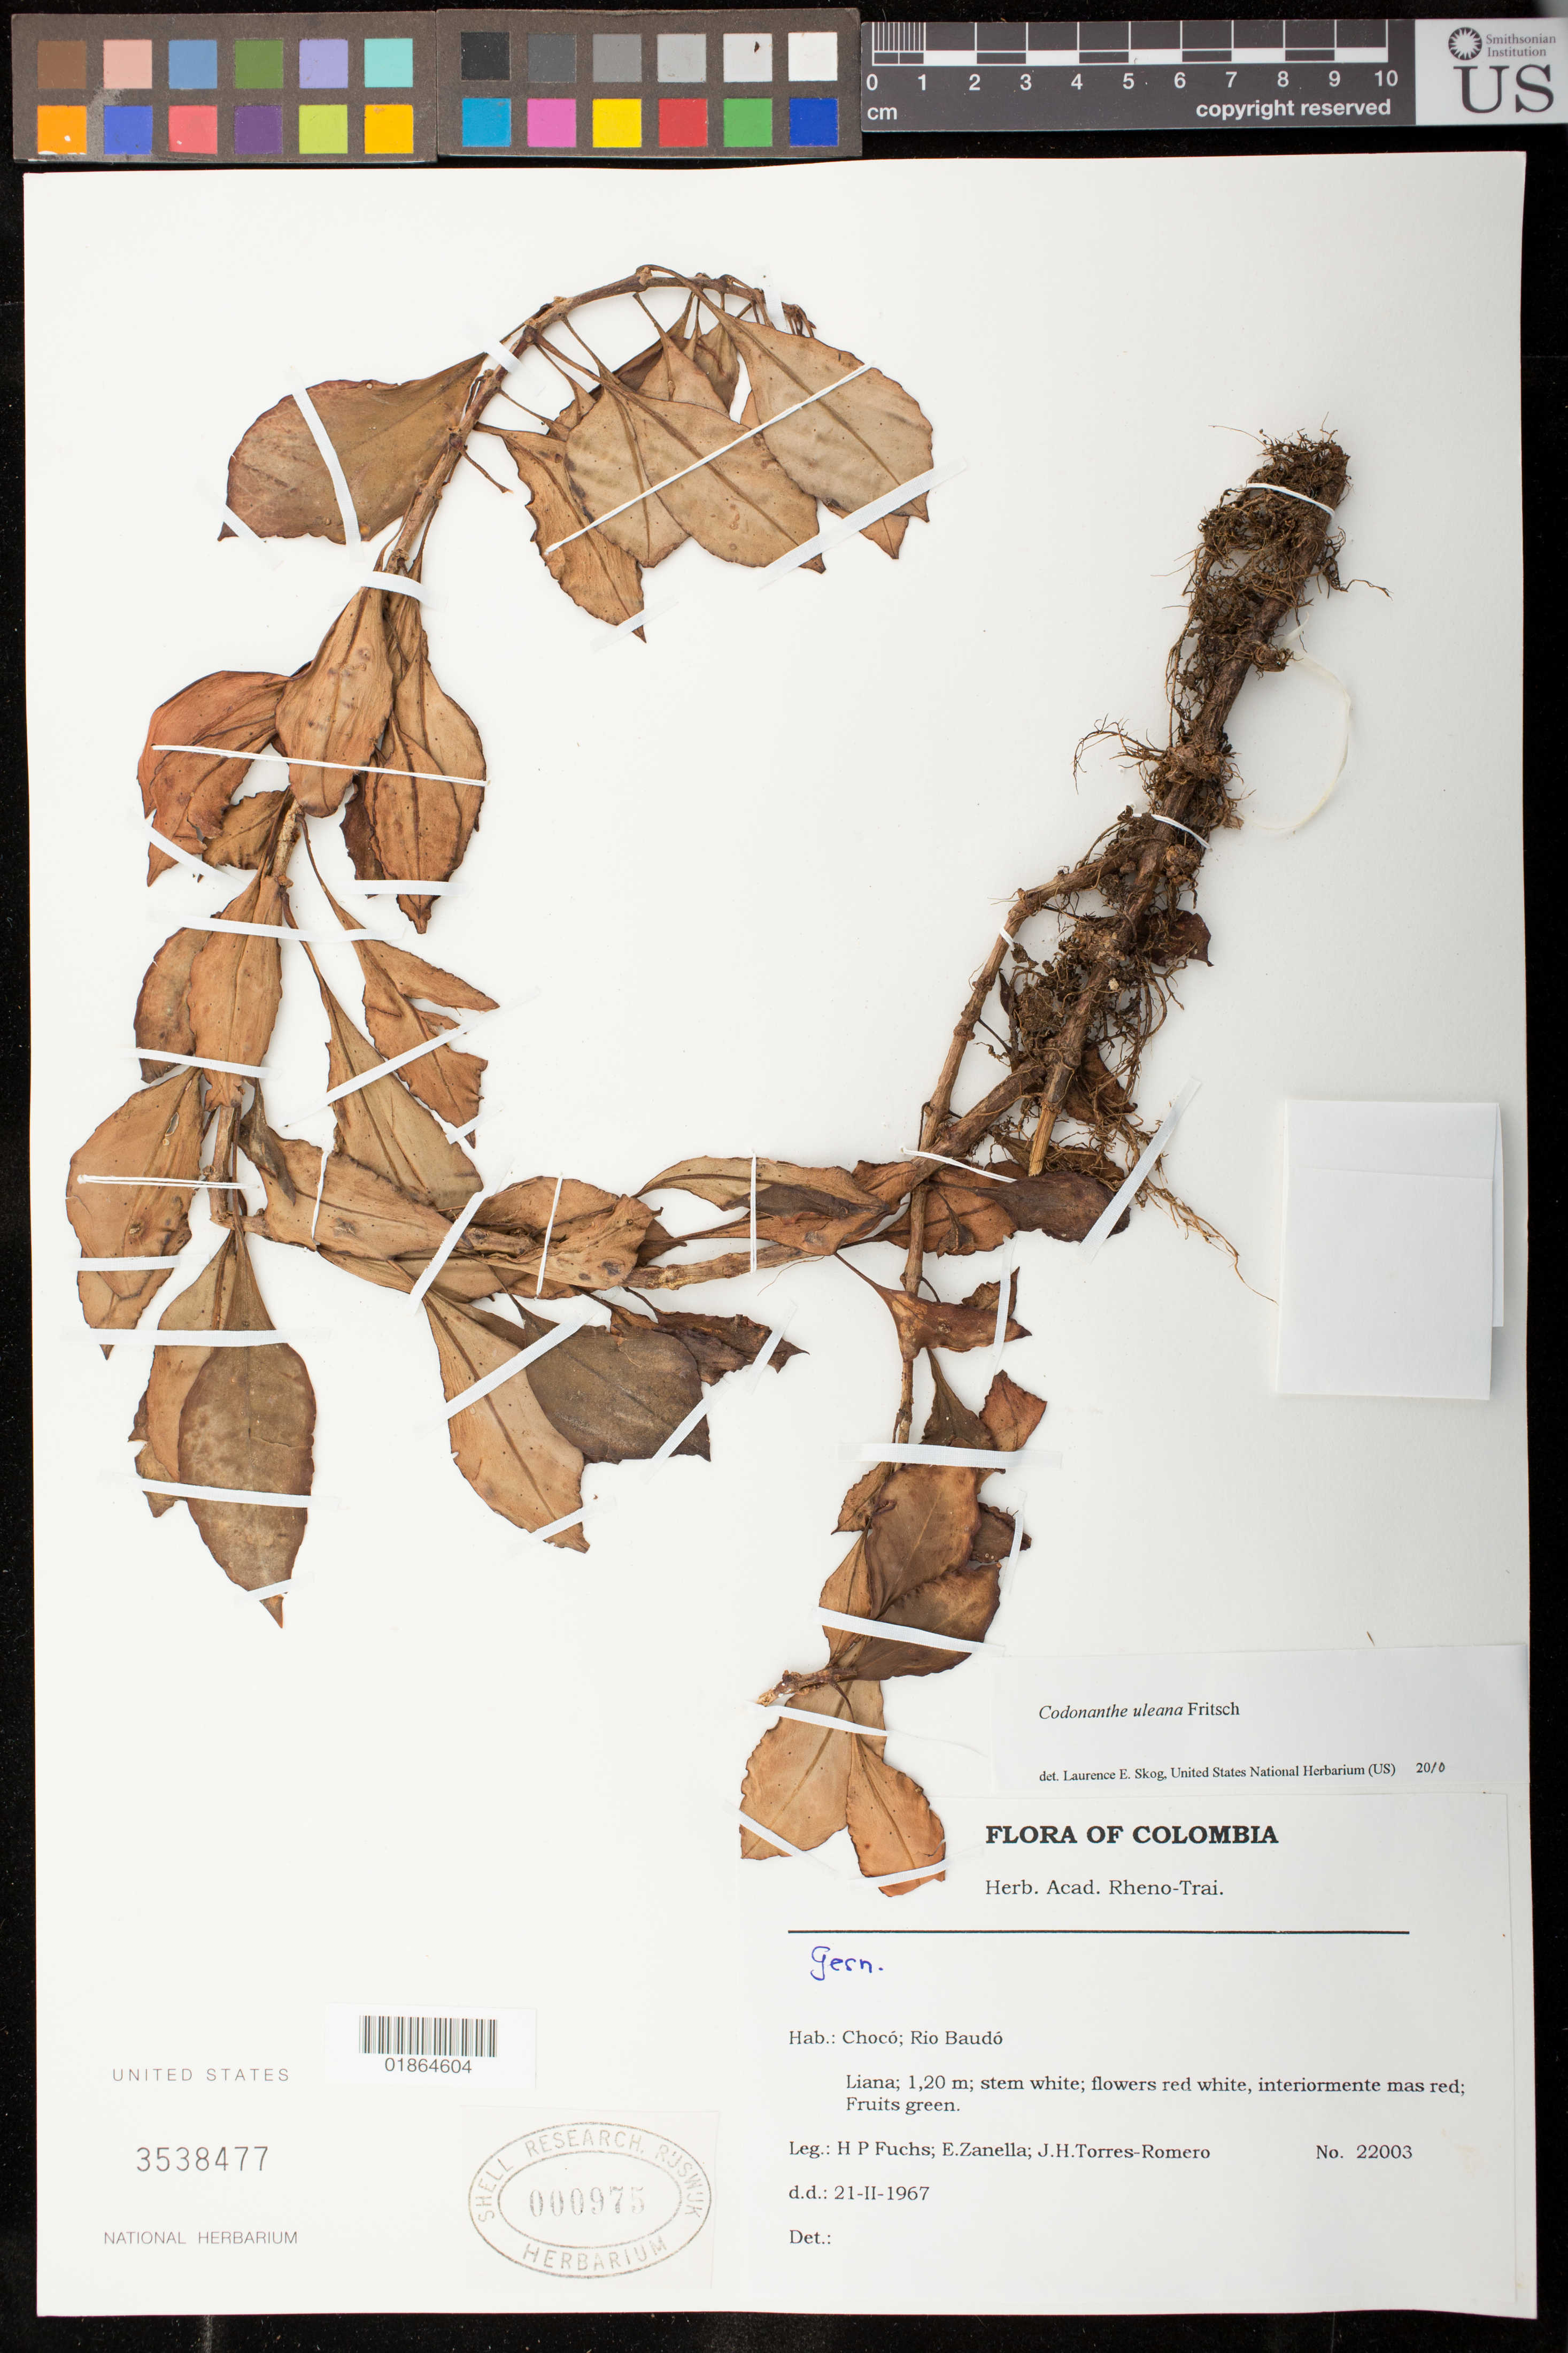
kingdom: Plantae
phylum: Tracheophyta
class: Magnoliopsida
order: Lamiales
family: Gesneriaceae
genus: Codonanthopsis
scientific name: Codonanthopsis uleana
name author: (Fritsch) Chautems & Mat.Perret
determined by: Skog, Laurence E.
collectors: H. P. Fuchs, E. Zanella & J. Torres-Romero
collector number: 22003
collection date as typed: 21-II-1967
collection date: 1967-02-21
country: Colombia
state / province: Chocó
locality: Rio Baudo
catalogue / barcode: US 3538477